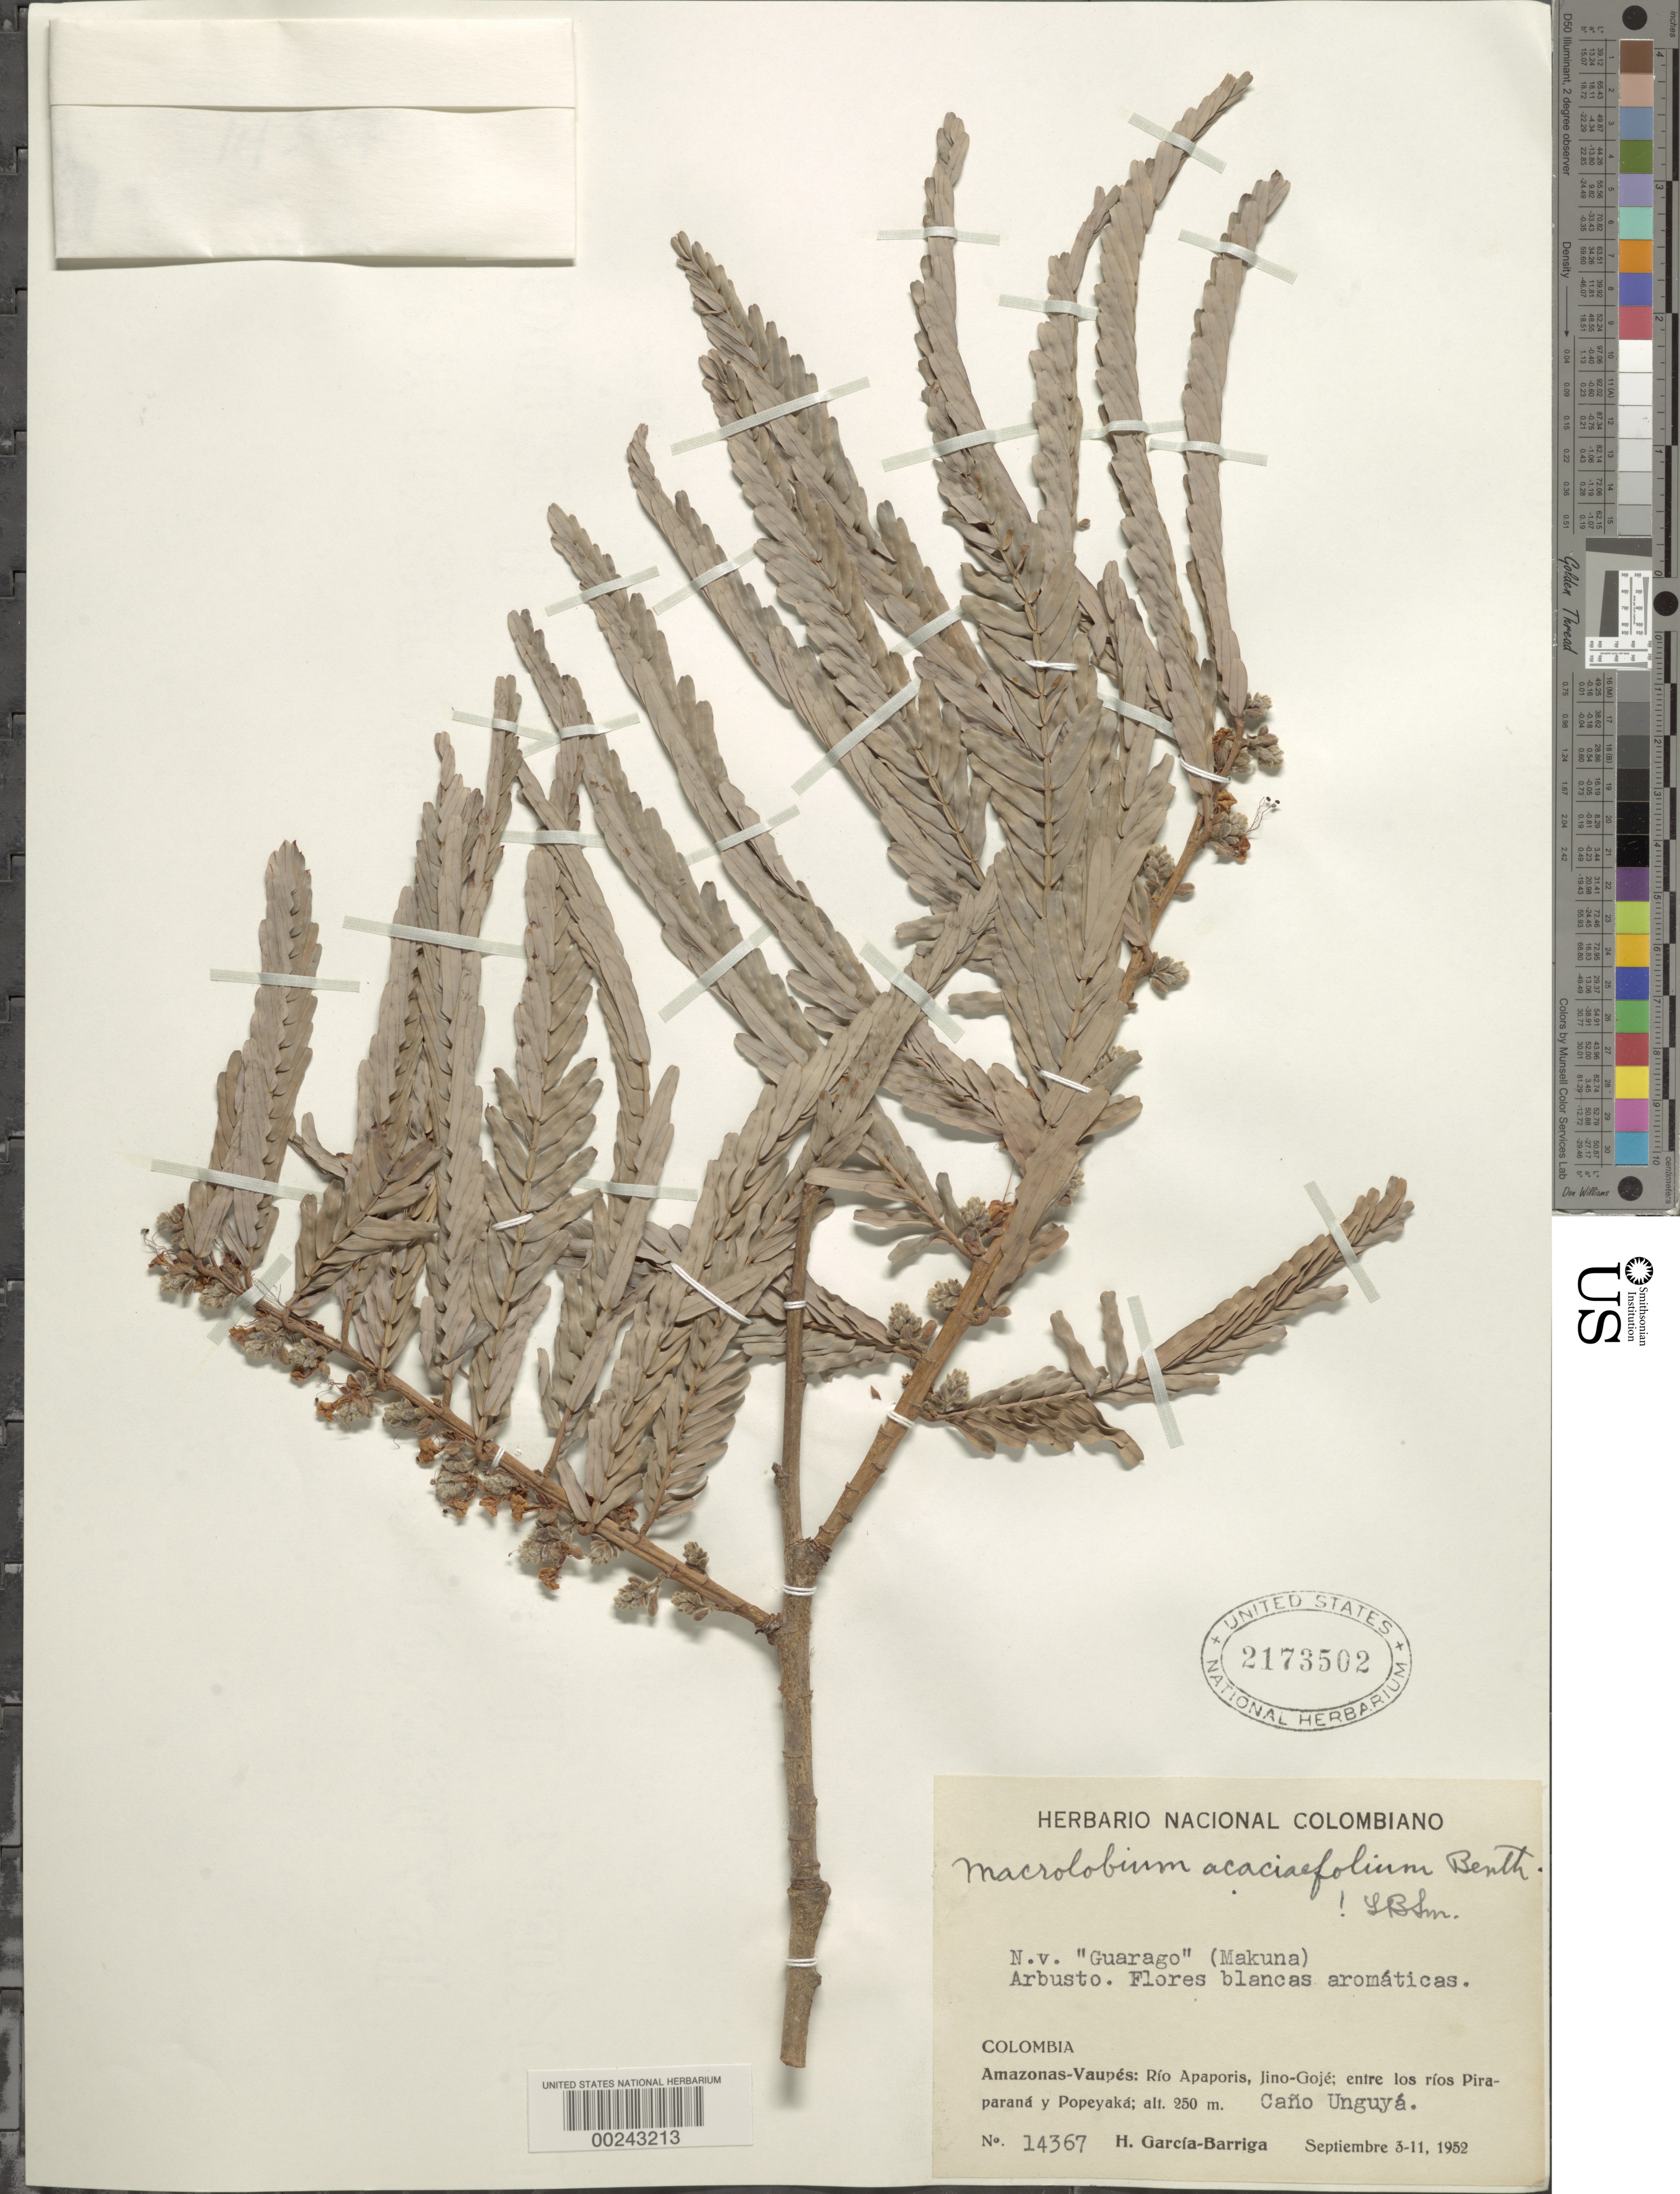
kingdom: Plantae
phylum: Tracheophyta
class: Magnoliopsida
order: Fabales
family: Fabaceae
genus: Macrolobium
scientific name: Macrolobium acaciifolium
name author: (Benth.) Benth.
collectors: H. García Barriga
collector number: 14367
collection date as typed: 03 Sep 1952 to 11 Sep 1952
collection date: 1952-09-03/1952-09-11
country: Colombia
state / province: Amazônas / Vaupés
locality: Caño Unguya; Rio Apaporis,Jinogojé, between the Rios Piraparana and Popeyaka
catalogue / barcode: US 2173502